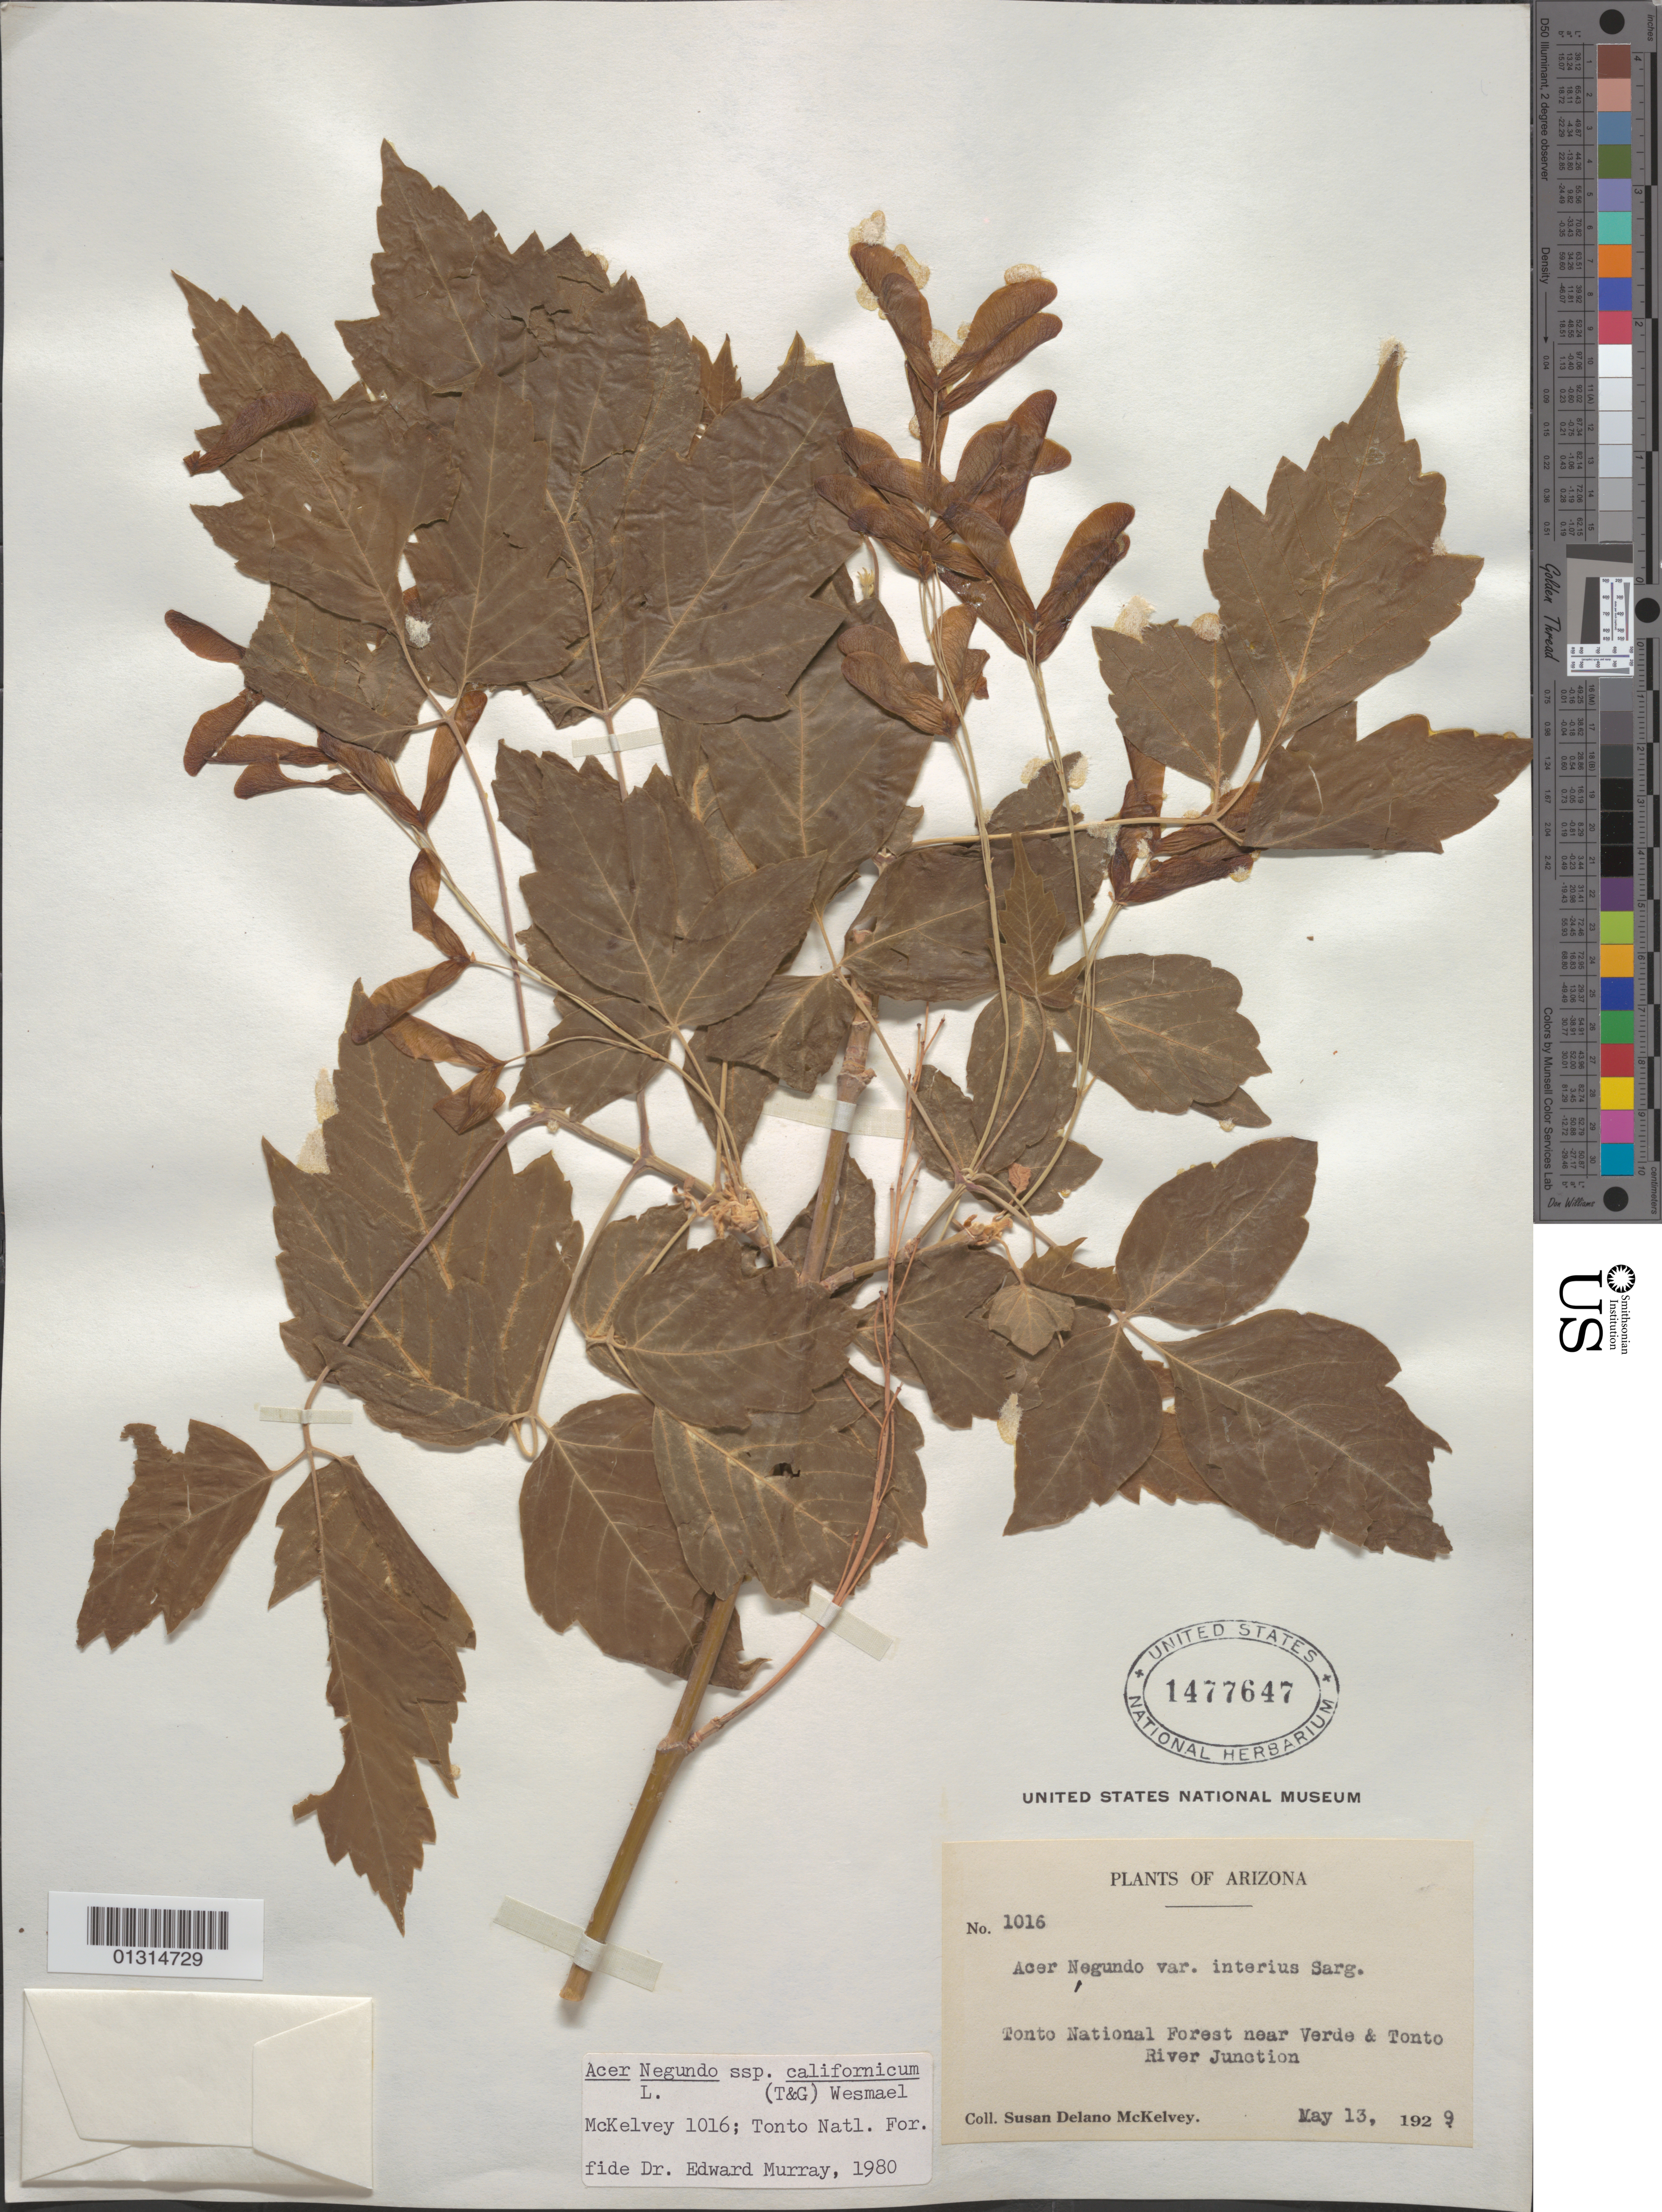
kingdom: Plantae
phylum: Tracheophyta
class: Magnoliopsida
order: Sapindales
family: Sapindaceae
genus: Acer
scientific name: Acer negundo subsp. californicum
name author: (Torr. & A. Gray) Wesm.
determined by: Murray, Edward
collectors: S. A. McKelvey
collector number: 1016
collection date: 1929-05-13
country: United States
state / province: Arizona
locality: Tonto National Forest, near Verde & Tonto River Junction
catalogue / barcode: US 1477647